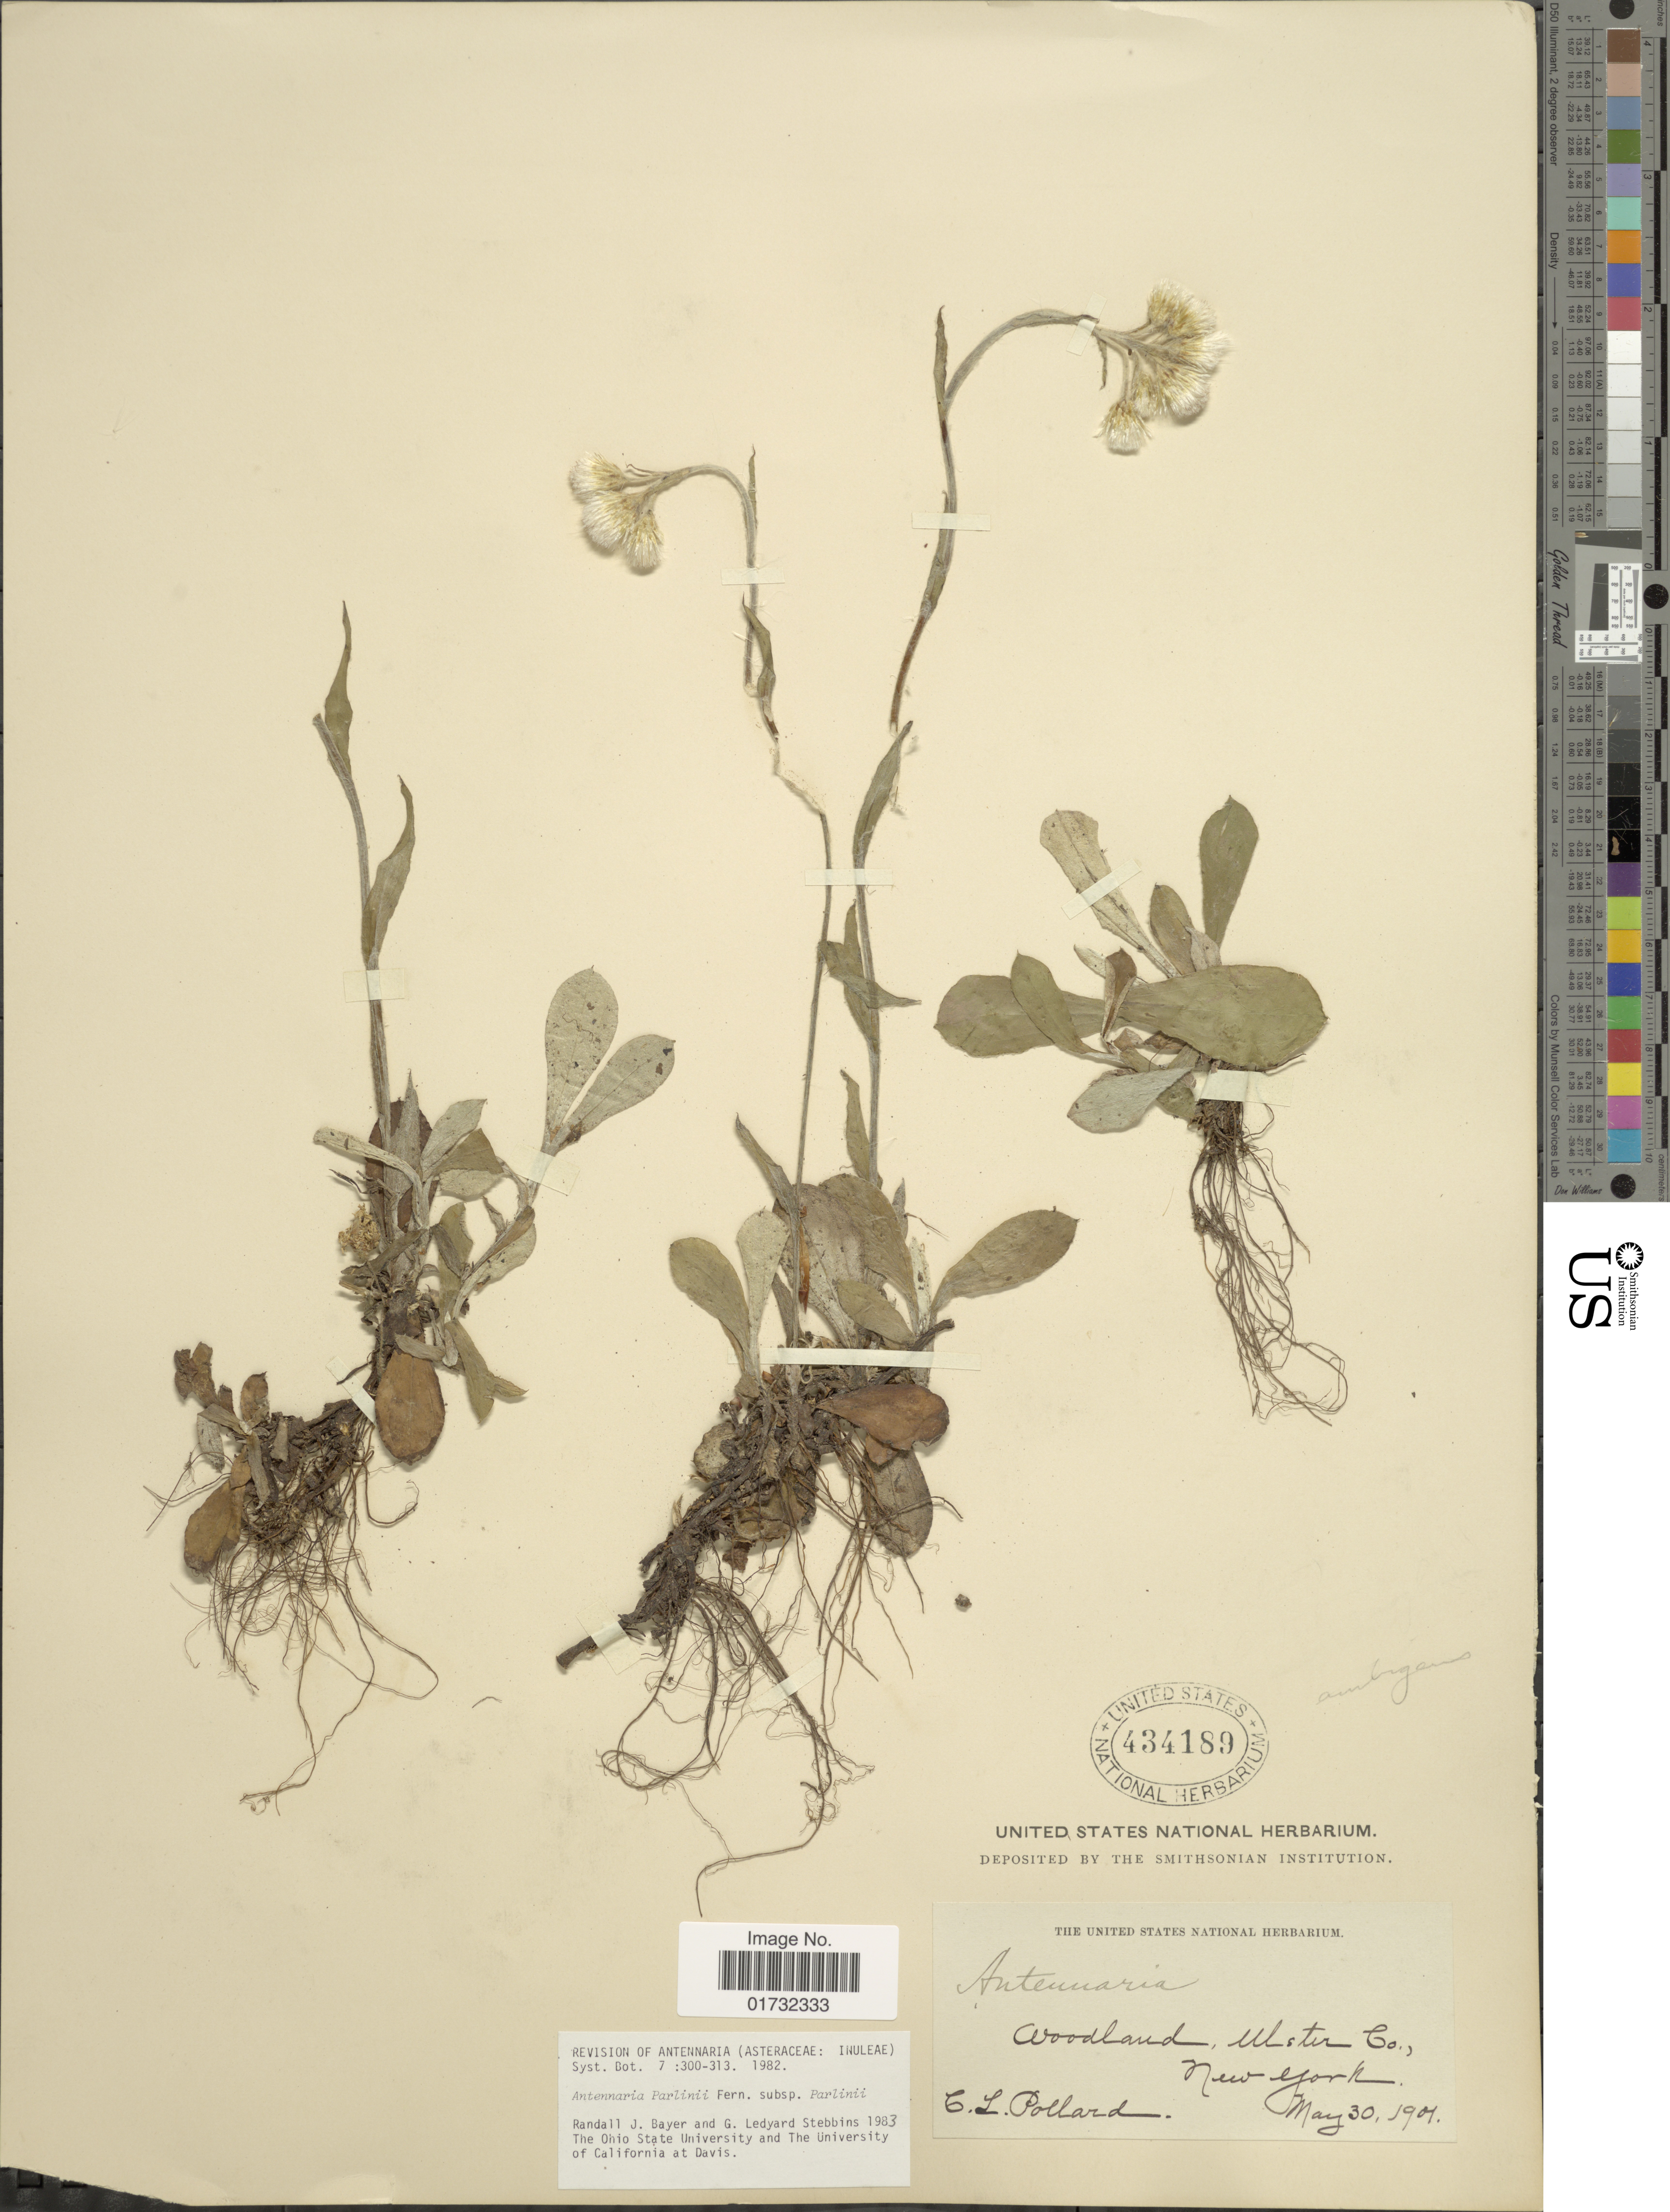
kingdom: Plantae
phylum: Tracheophyta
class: Magnoliopsida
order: Asterales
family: Asteraceae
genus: Antennaria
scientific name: Antennaria parlinii subsp. parlinii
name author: Fernald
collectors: C. L. Pollard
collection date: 1901-05-30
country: United States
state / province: New York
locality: Ulster Co.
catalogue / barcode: US 434189